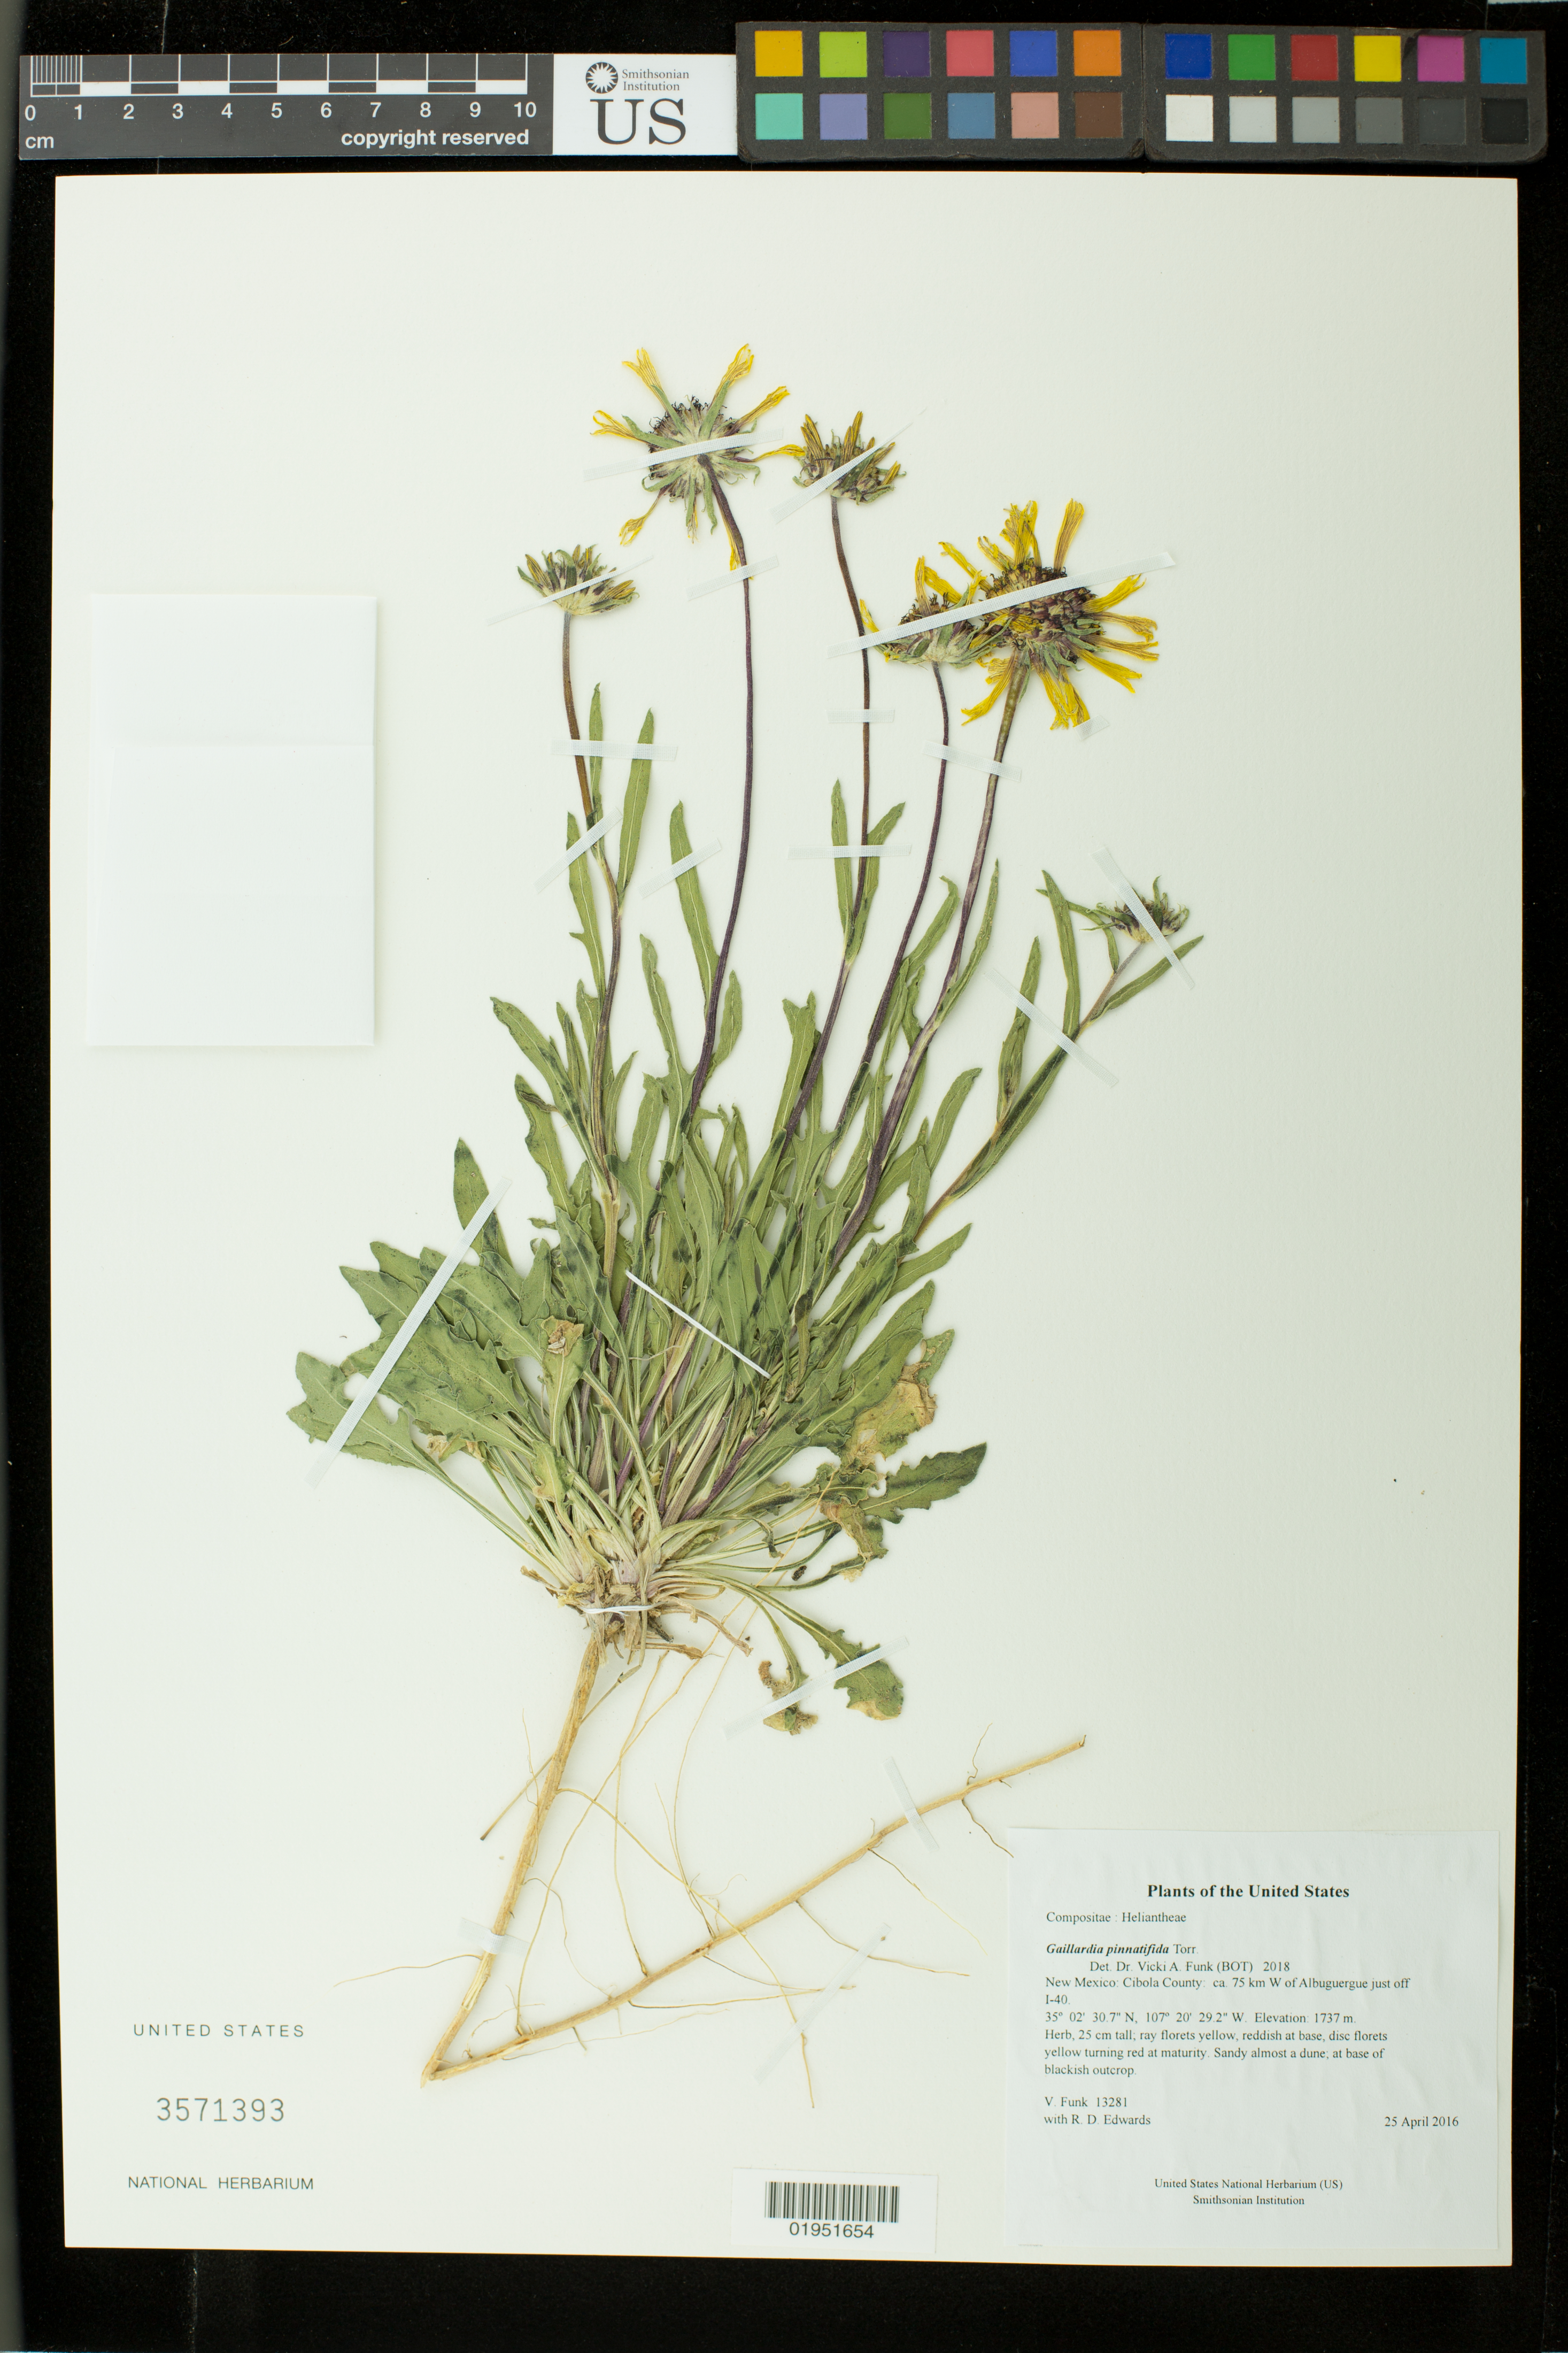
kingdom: Plantae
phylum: Tracheophyta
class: Magnoliopsida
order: Asterales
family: Asteraceae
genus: Gaillardia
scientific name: Gaillardia pinnatifida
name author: Torr.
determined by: Funk, Vicki A., (BOT), Smithsonian Institution - National Museum of Natural History (UNITED STATES)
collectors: R.D. Edwards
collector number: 13281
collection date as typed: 25 April 2016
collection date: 2016-04-25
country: United States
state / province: New Mexico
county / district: Cibola County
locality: ca. 75 km W of Albuguergue just off I-40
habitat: Sandy almost a dune; at base of blackish outcrop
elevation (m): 1737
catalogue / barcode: US 3571393